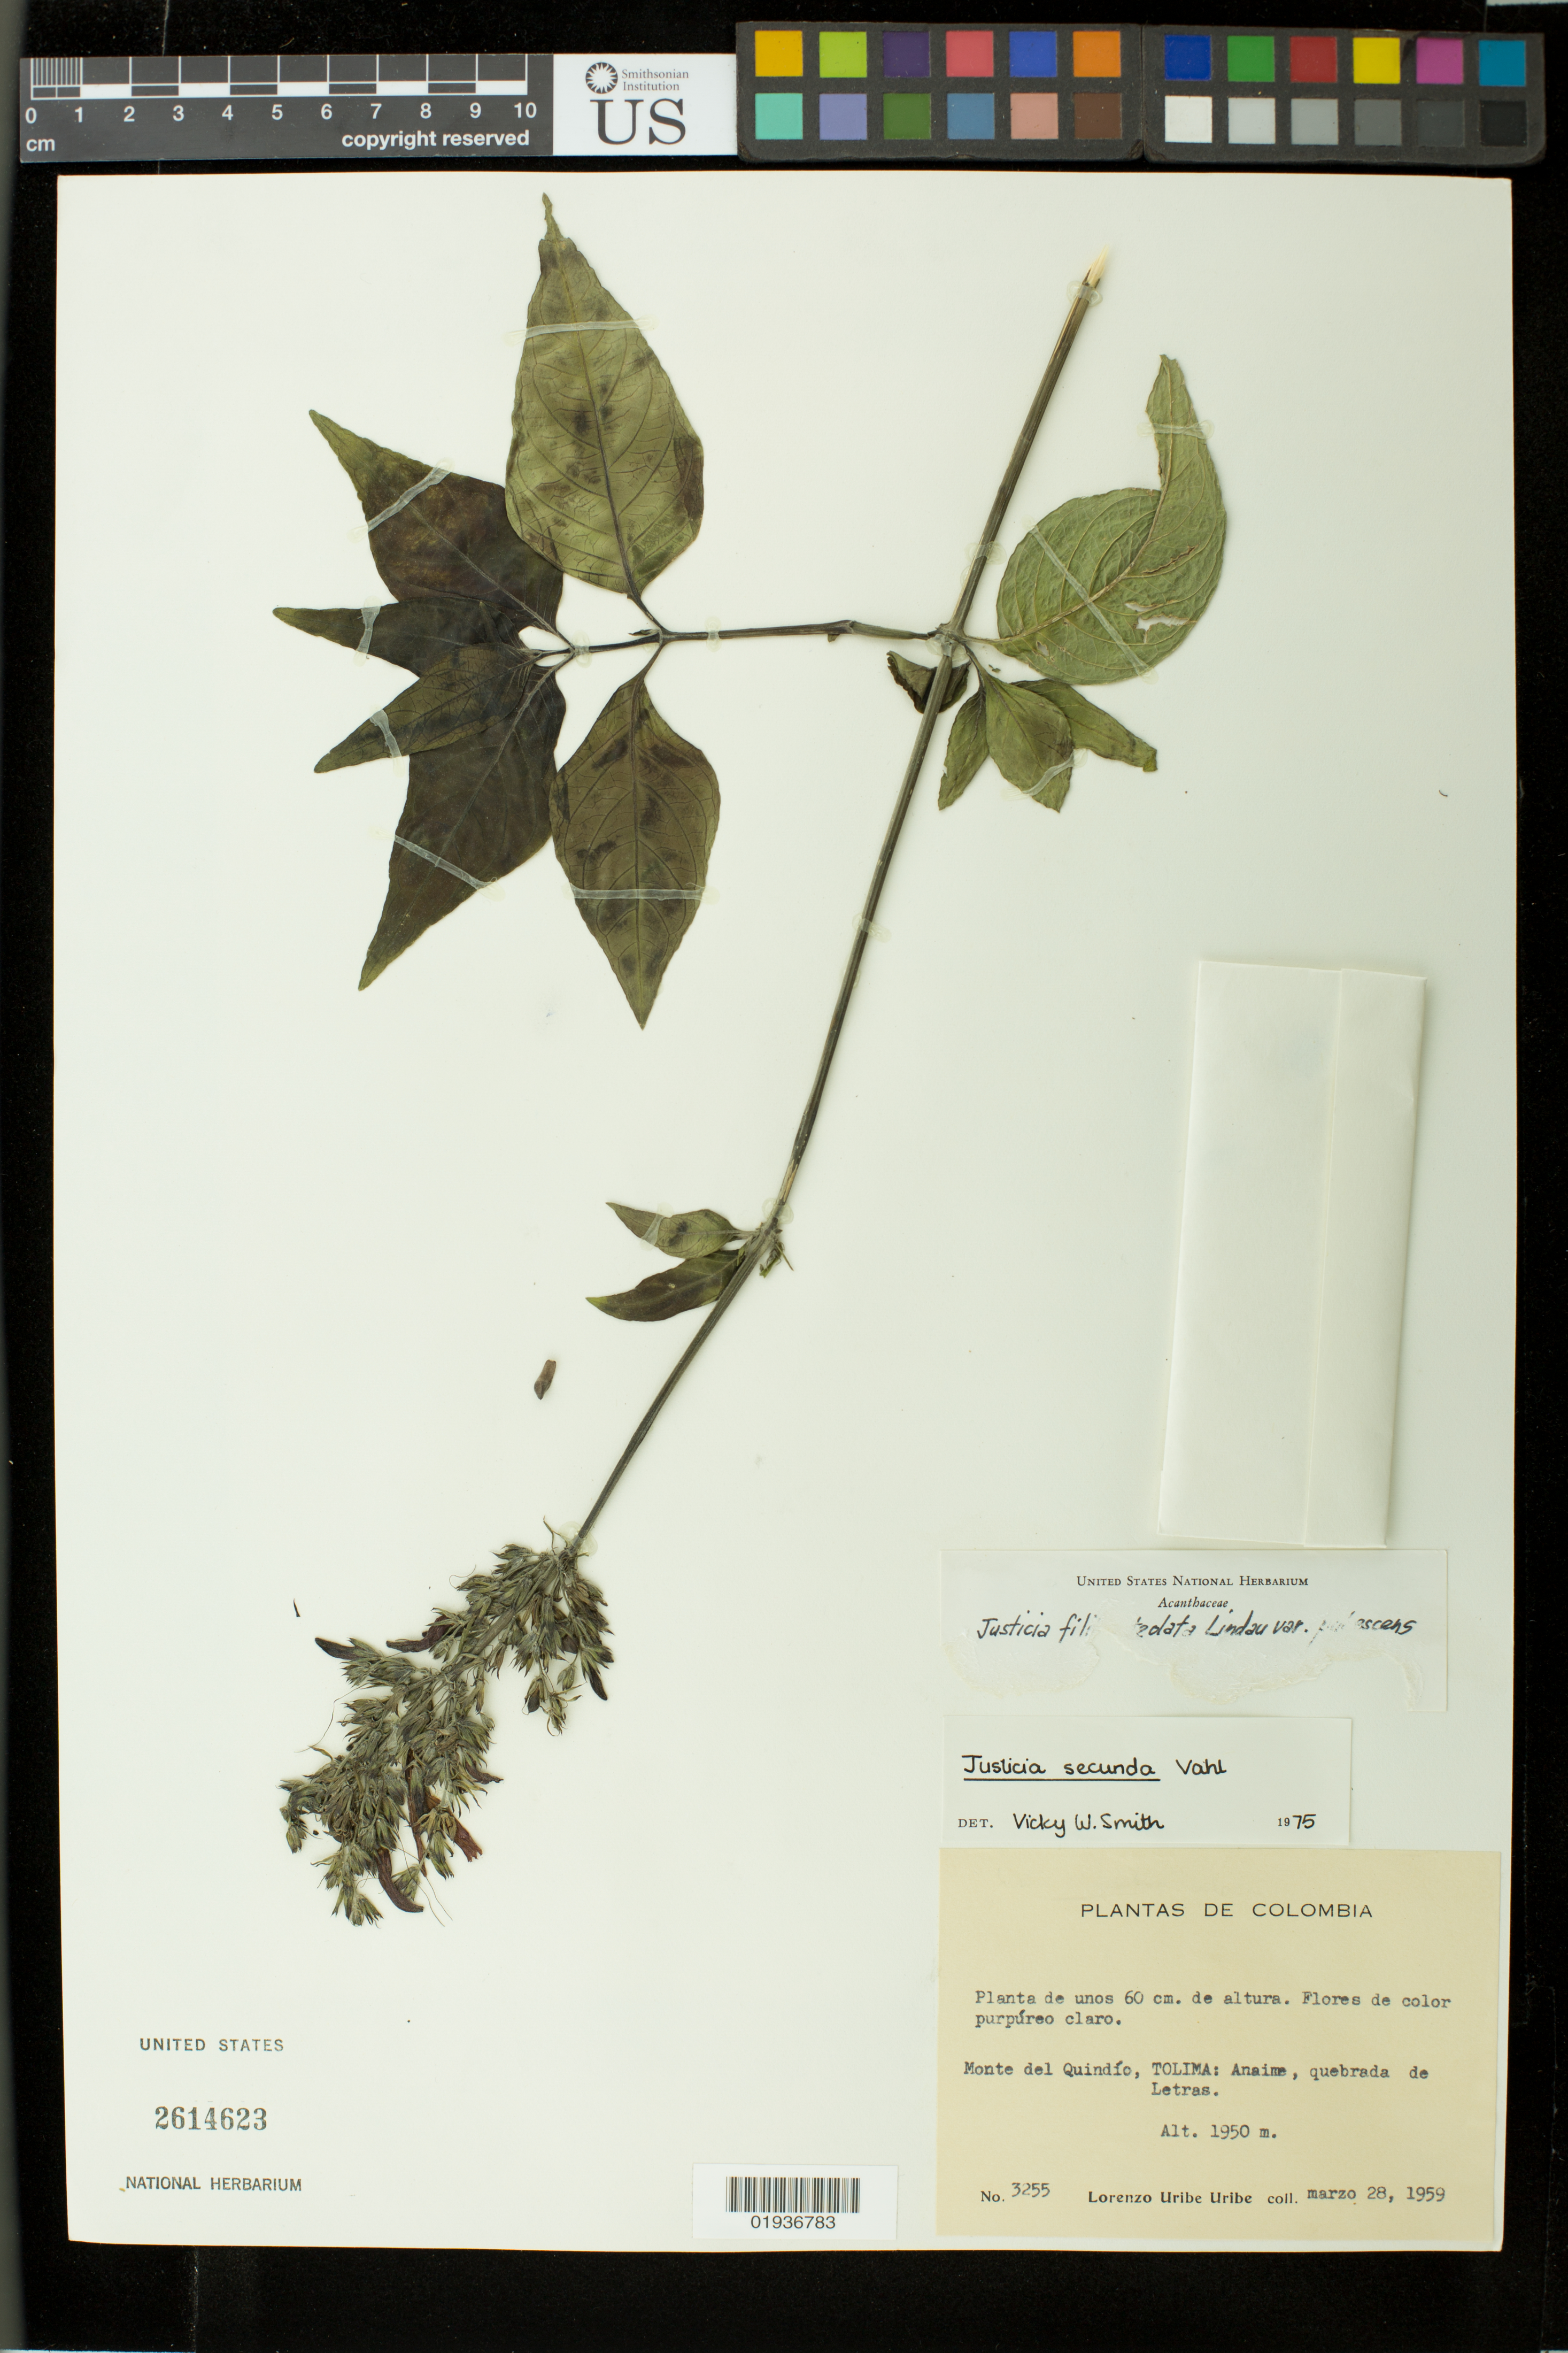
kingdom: Plantae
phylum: Tracheophyta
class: Magnoliopsida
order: Lamiales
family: Acanthaceae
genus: Justicia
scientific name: Justicia secunda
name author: Vahl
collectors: L. Uribe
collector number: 3255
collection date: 1959-03-28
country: Colombia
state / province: Tolima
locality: Monte del Quindío, Anaime, quebrada de Letras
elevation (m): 1950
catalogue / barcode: US 2614623